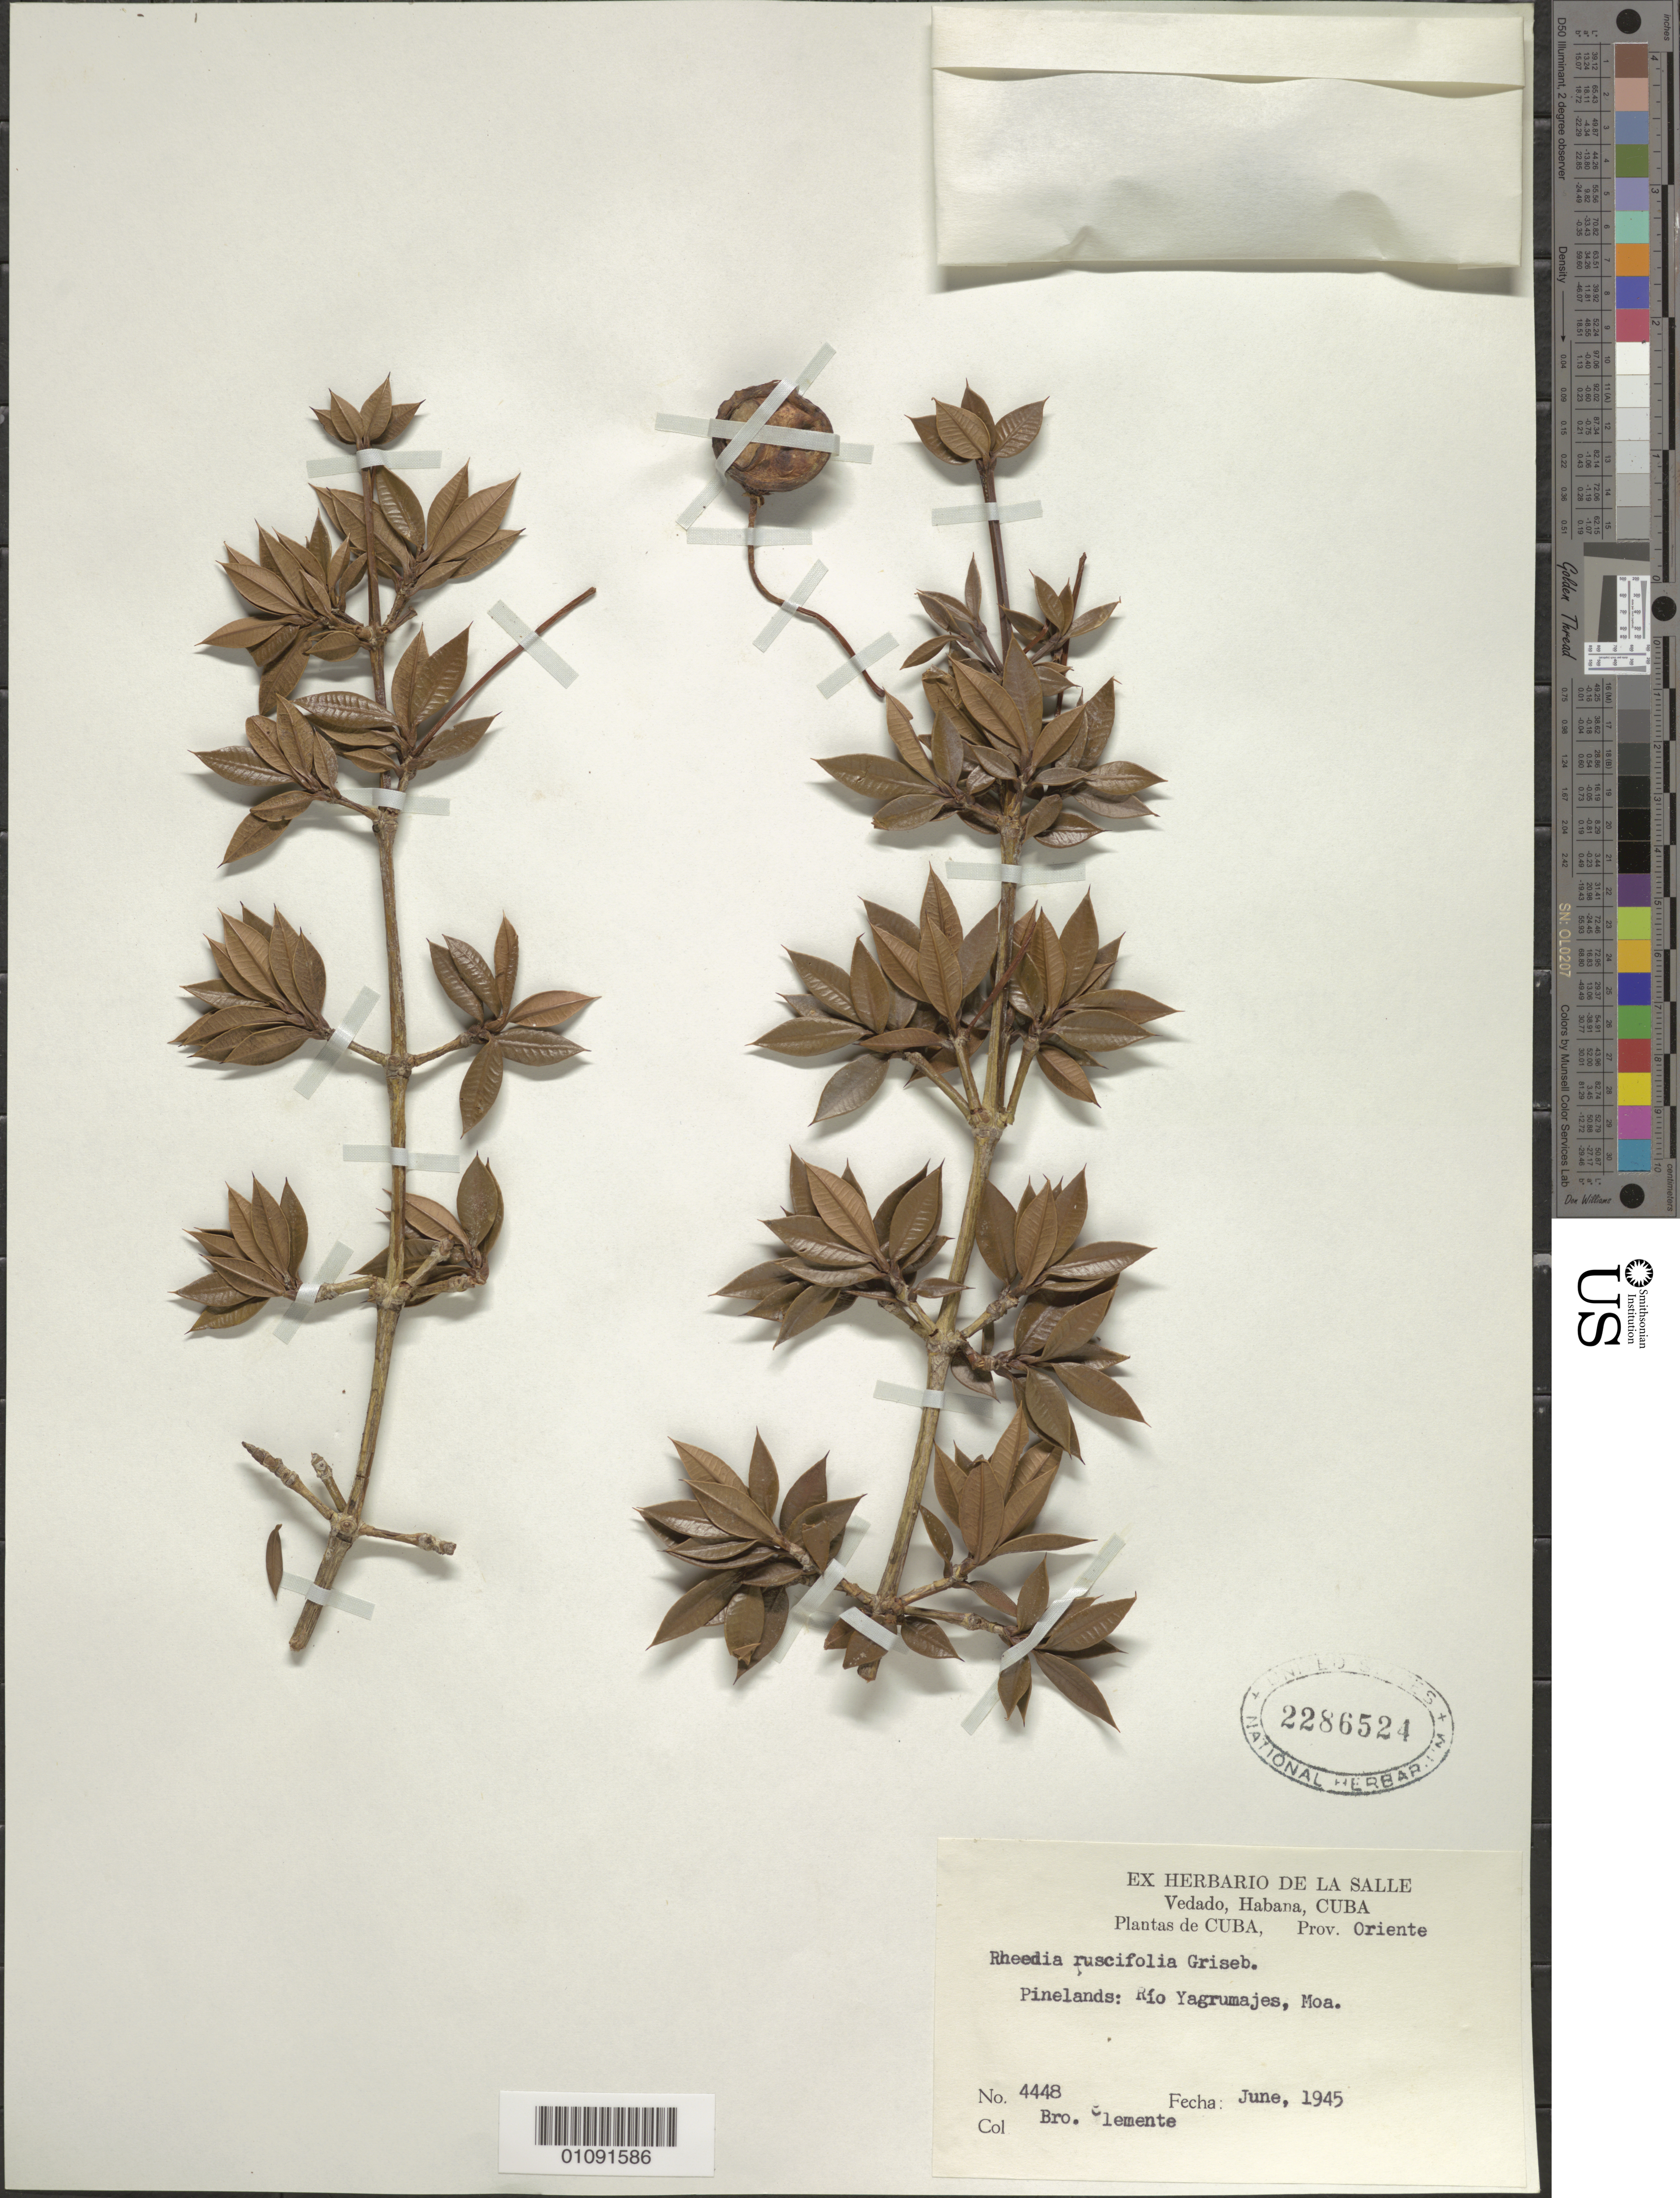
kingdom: Plantae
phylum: Tracheophyta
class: Magnoliopsida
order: Malpighiales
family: Clusiaceae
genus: Garcinia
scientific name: Garcinia ruscifolia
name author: (Griseb.) Borhidi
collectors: Bro. Clemente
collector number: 4448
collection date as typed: Jun 1945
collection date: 1945-06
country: Cuba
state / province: Holguín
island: Cuba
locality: Pinelands: Rio Yagrumjes, Moa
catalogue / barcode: US 2286524